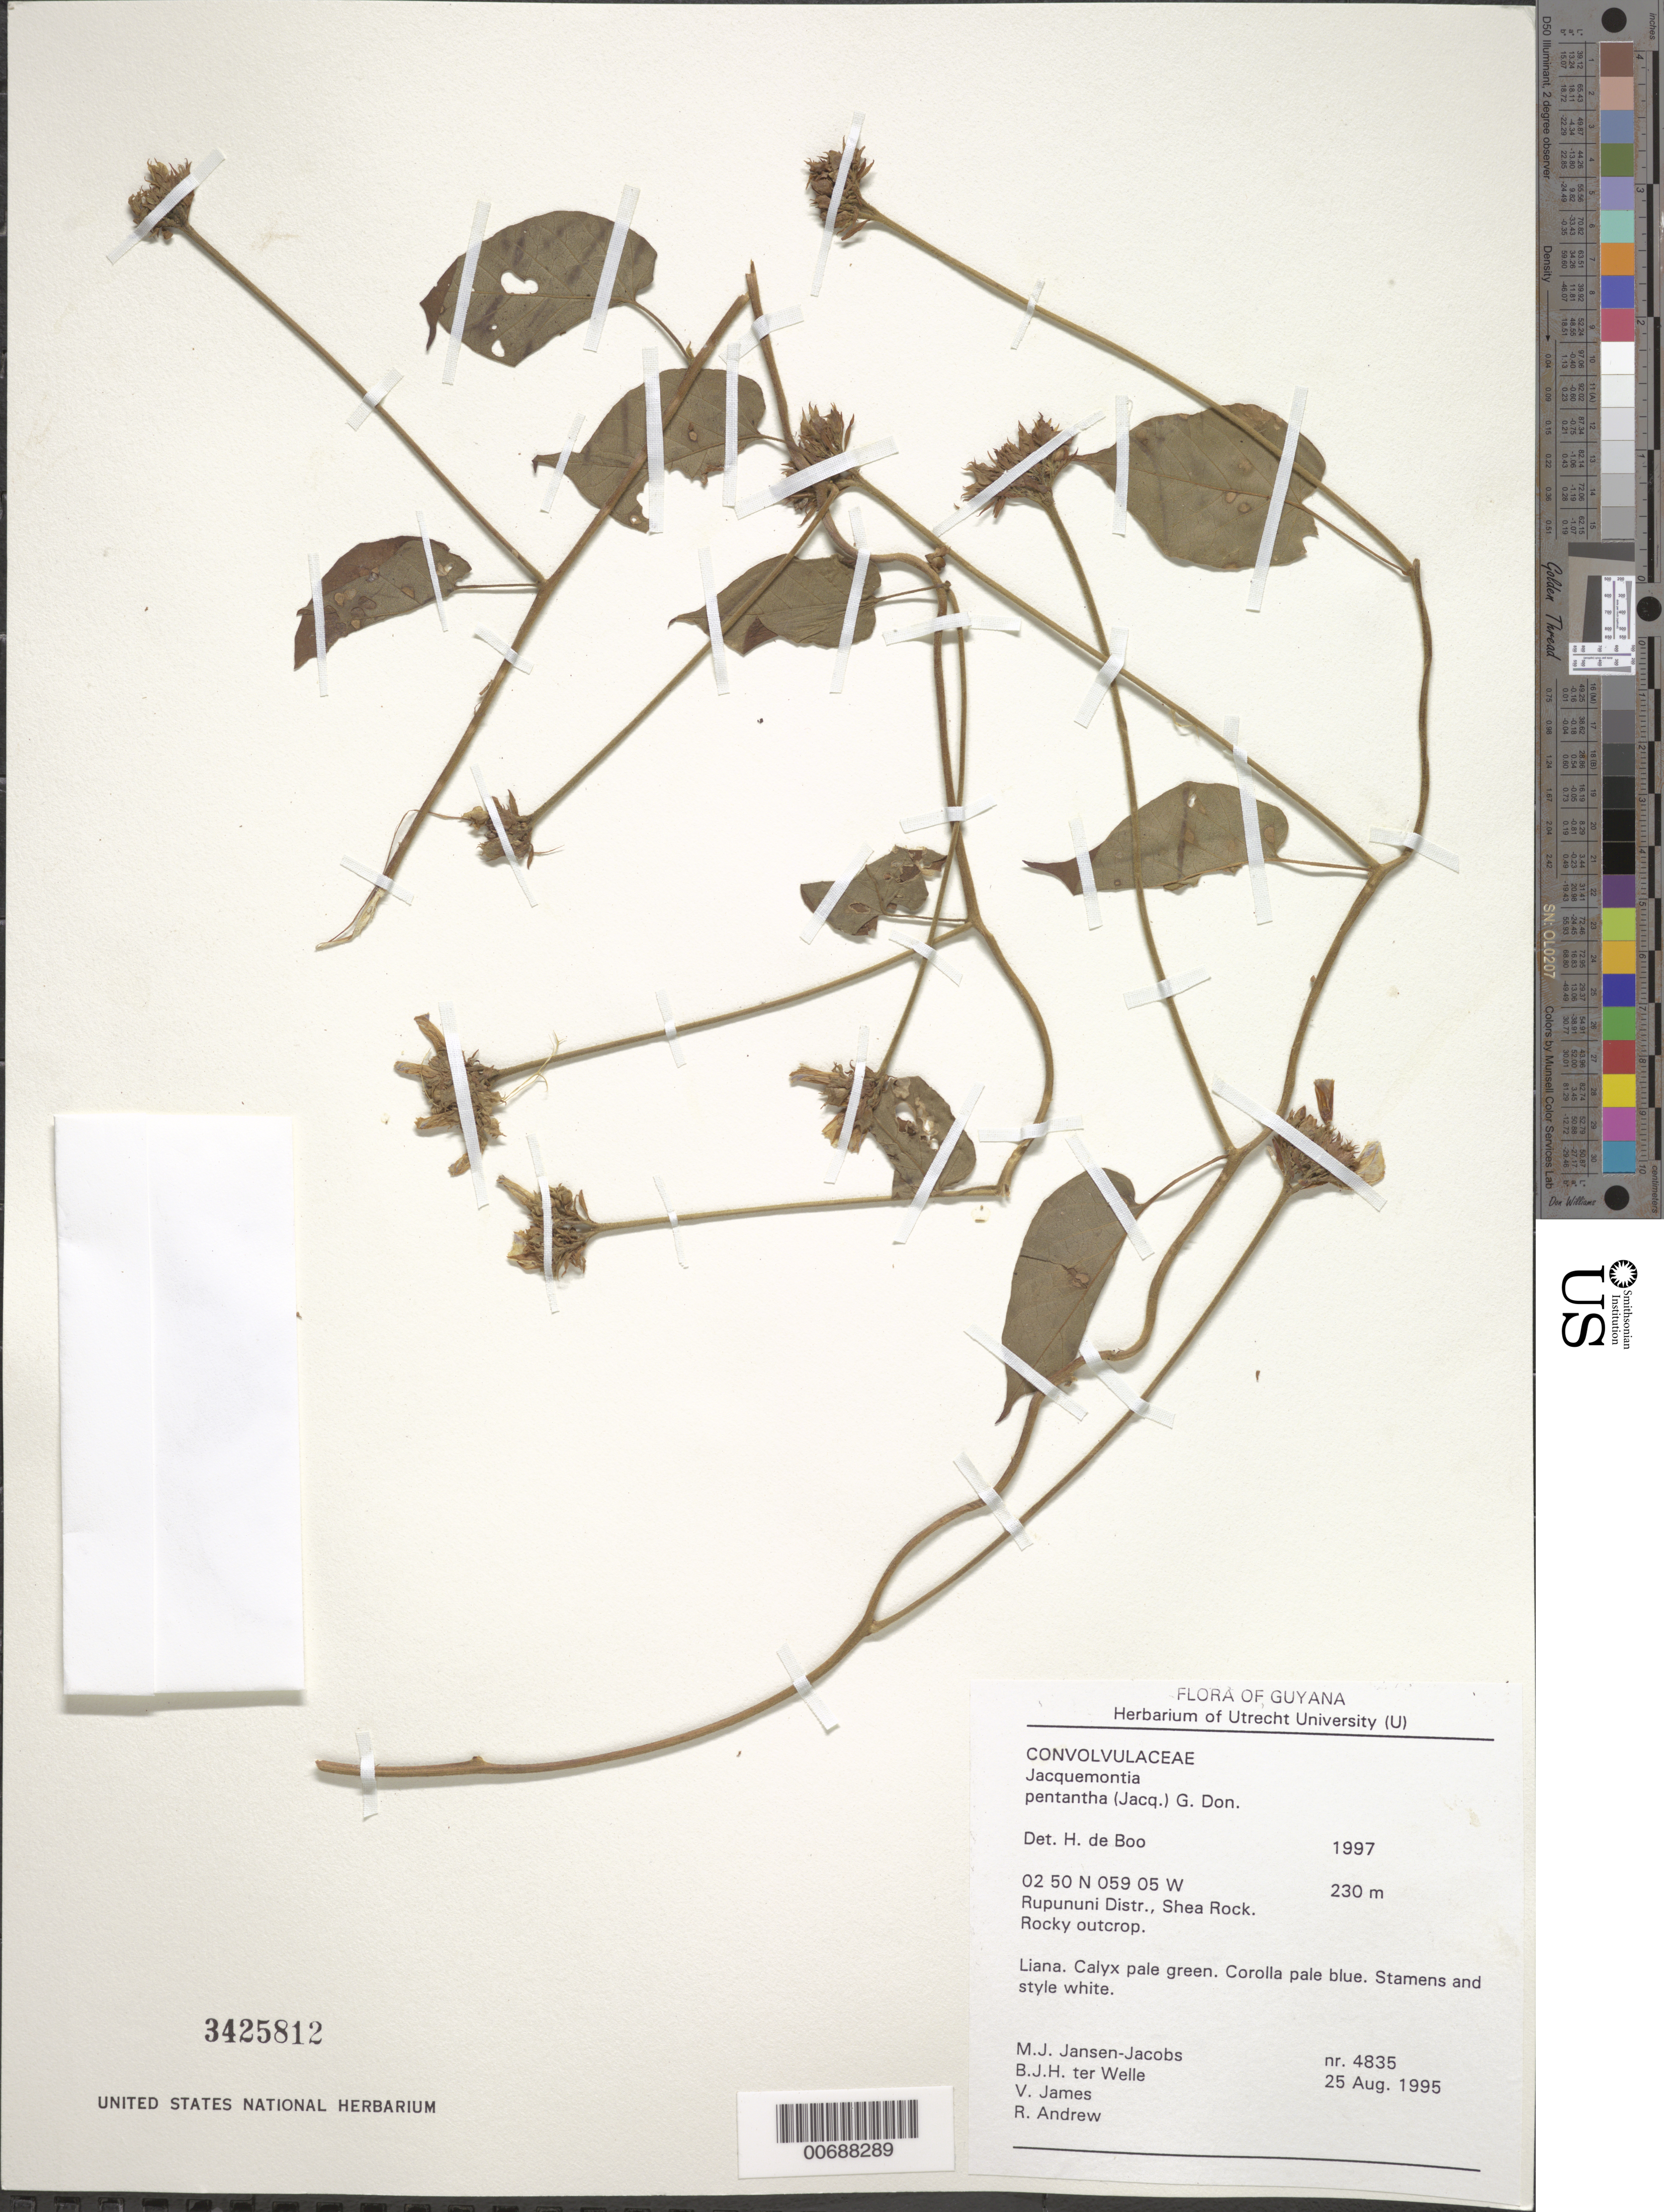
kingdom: Plantae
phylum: Tracheophyta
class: Magnoliopsida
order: Solanales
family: Convolvulaceae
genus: Jacquemontia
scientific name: Jacquemontia pentanthos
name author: (Jacq.) G. Don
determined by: de Boo, H. L.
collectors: M. J. Jansen-Jacobs, B. Welle, V. James & R. Andrew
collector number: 4835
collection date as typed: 25-Aug-95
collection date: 1995-08-25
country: Guyana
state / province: U. Takutu-U. Essequibo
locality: Shea Rock, Rupununi Dist.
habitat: Rocky outcrop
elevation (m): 230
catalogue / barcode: US 3425812